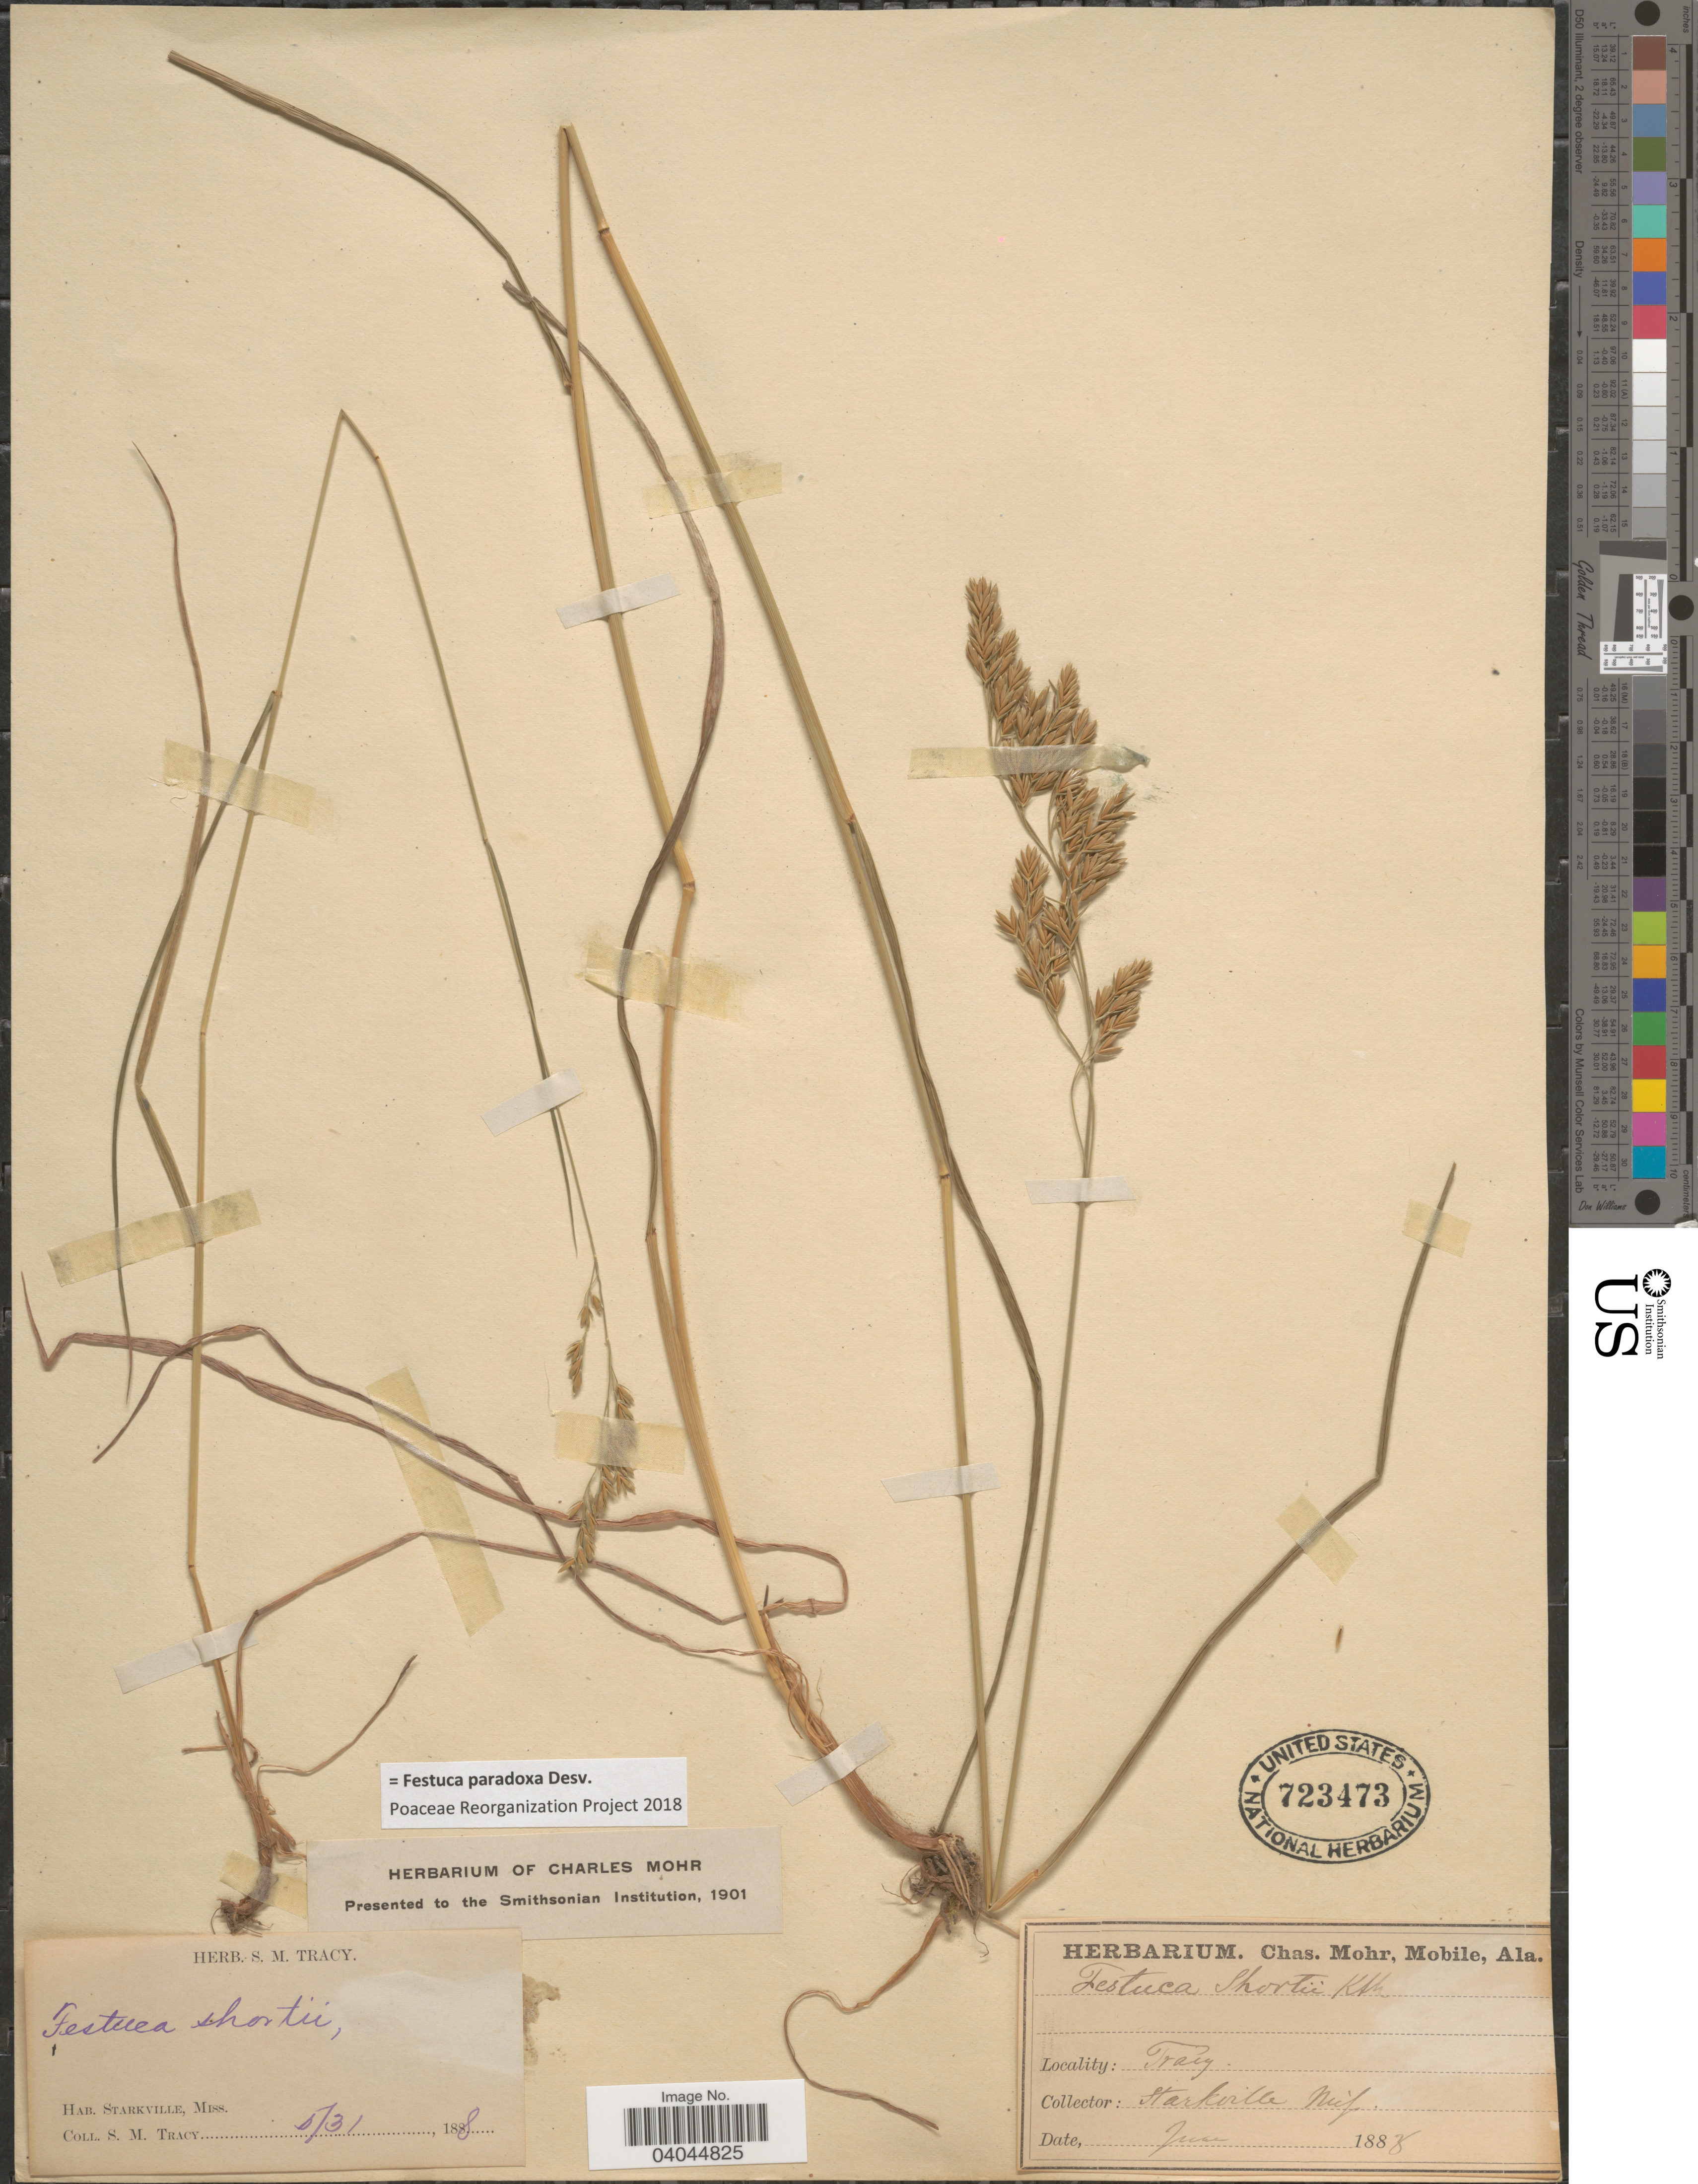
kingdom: Plantae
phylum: Tracheophyta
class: Liliopsida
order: Poales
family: Poaceae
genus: Festuca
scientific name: Festuca paradoxa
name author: Desv.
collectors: S. M. Tracy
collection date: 1888-05-31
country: United States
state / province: Mississippi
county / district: Oktibbeha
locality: Starkville.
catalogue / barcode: US 723473